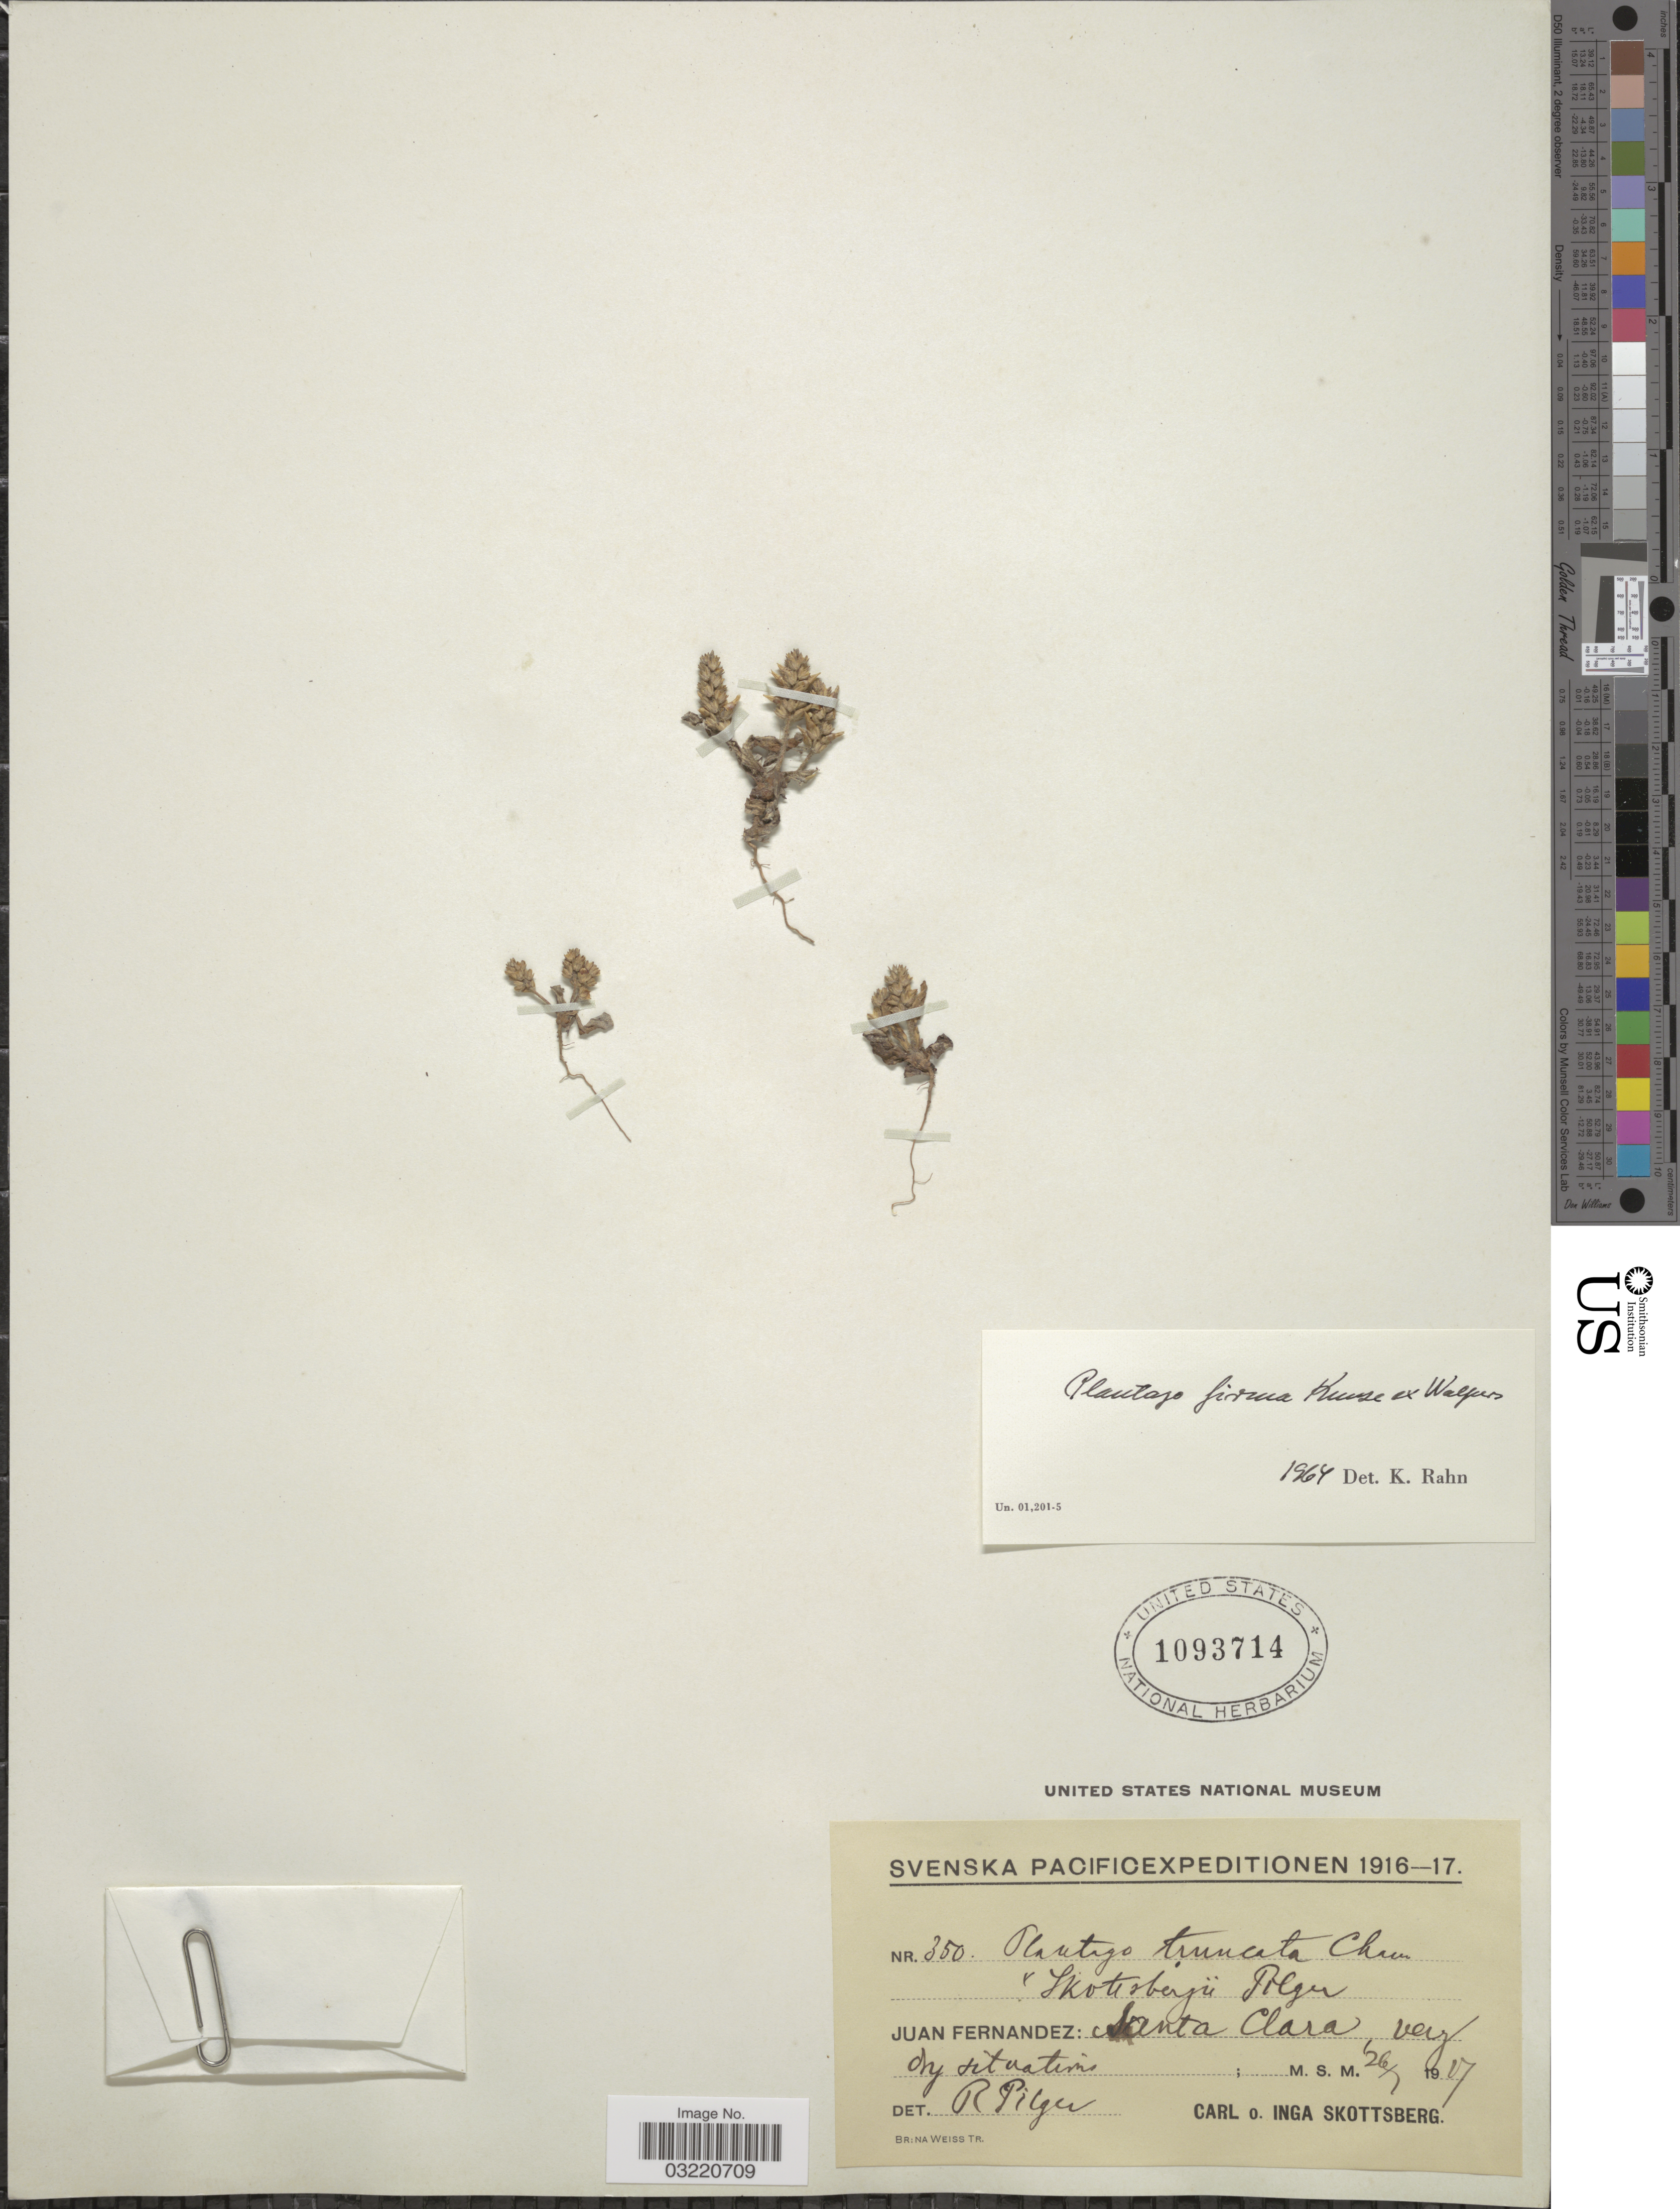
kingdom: Plantae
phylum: Tracheophyta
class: Magnoliopsida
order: Lamiales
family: Plantaginaceae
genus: Plantago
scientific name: Plantago firma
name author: Kunze ex Walp.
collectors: C. Skottsberg & I. Skottsberg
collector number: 350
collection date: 1917-07-26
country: Chile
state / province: Valparaíso (V)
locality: Juan Fernandez: Santa Clara.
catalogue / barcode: US 1093714